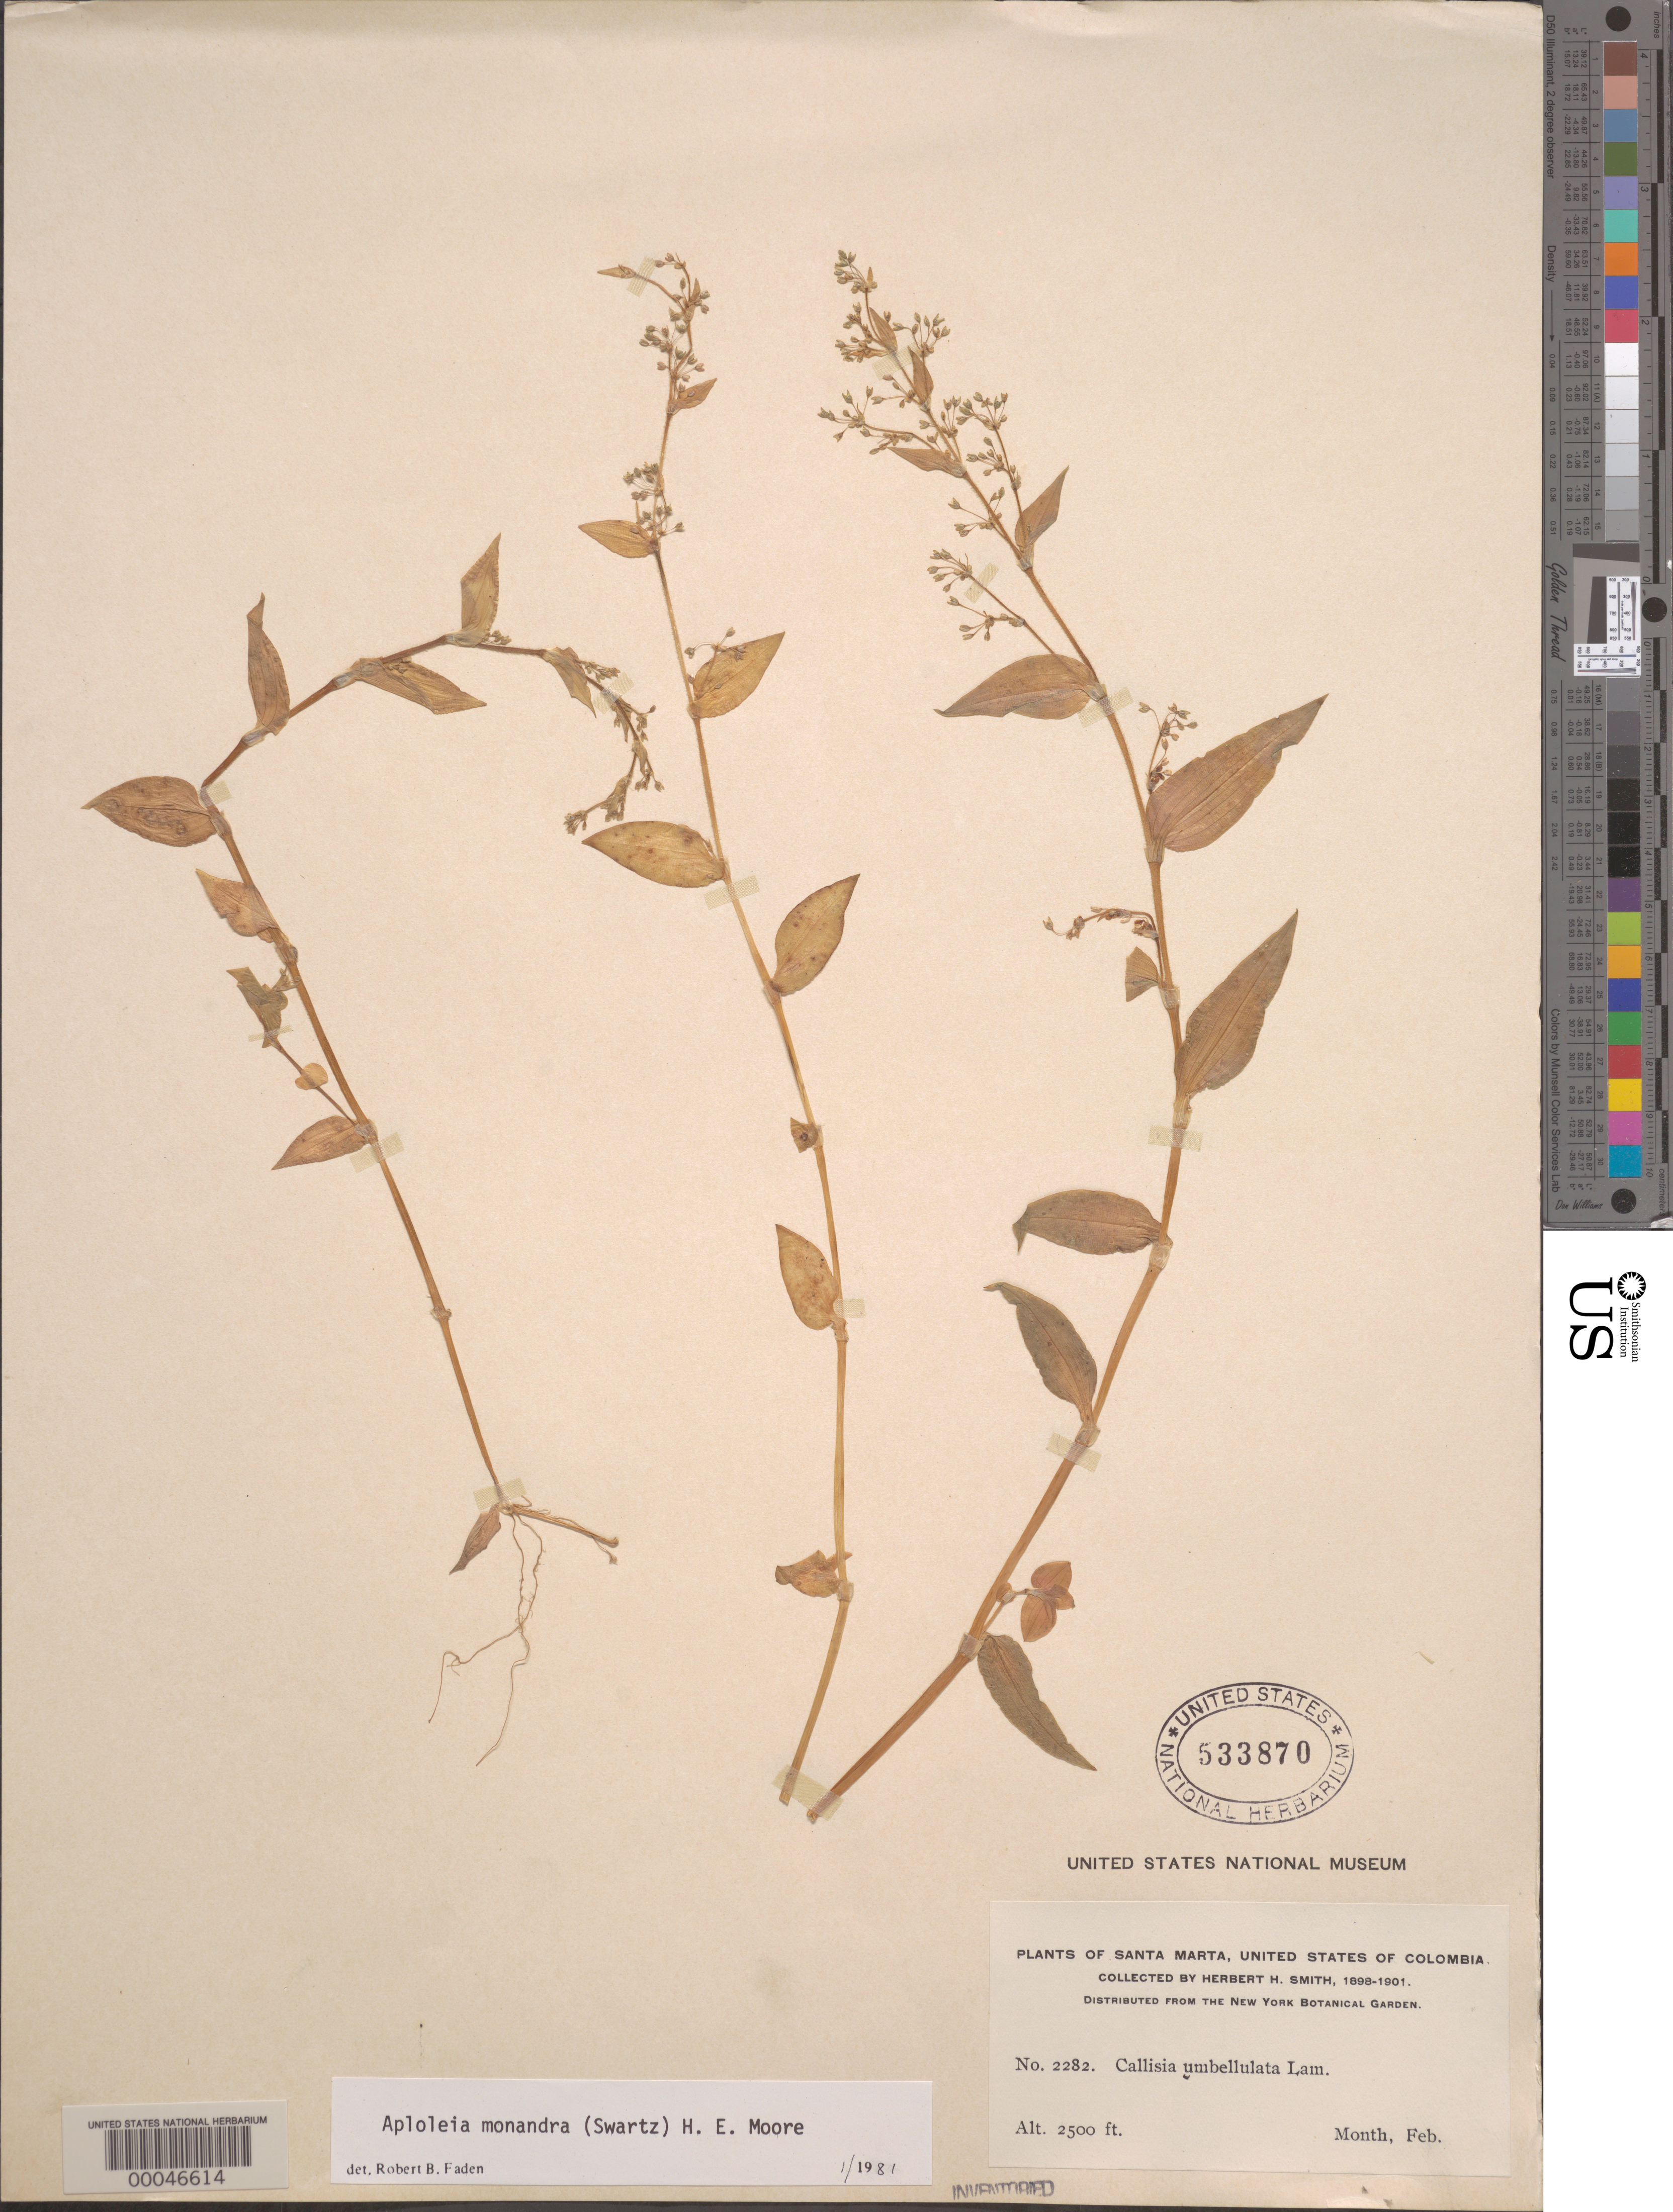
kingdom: Plantae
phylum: Tracheophyta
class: Liliopsida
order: Commelinales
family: Commelinaceae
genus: Callisia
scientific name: Callisia monandra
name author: (Sw.) Schult. & Schult. f.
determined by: Faden, Robert B., (US), Smithsonian Institution - National Museum of Natural History (UNITED STATES)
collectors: Herbert H. Smith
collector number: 2282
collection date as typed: Feb 1898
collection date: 1898-02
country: Colombia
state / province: Magdalena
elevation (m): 763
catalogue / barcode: US 533870